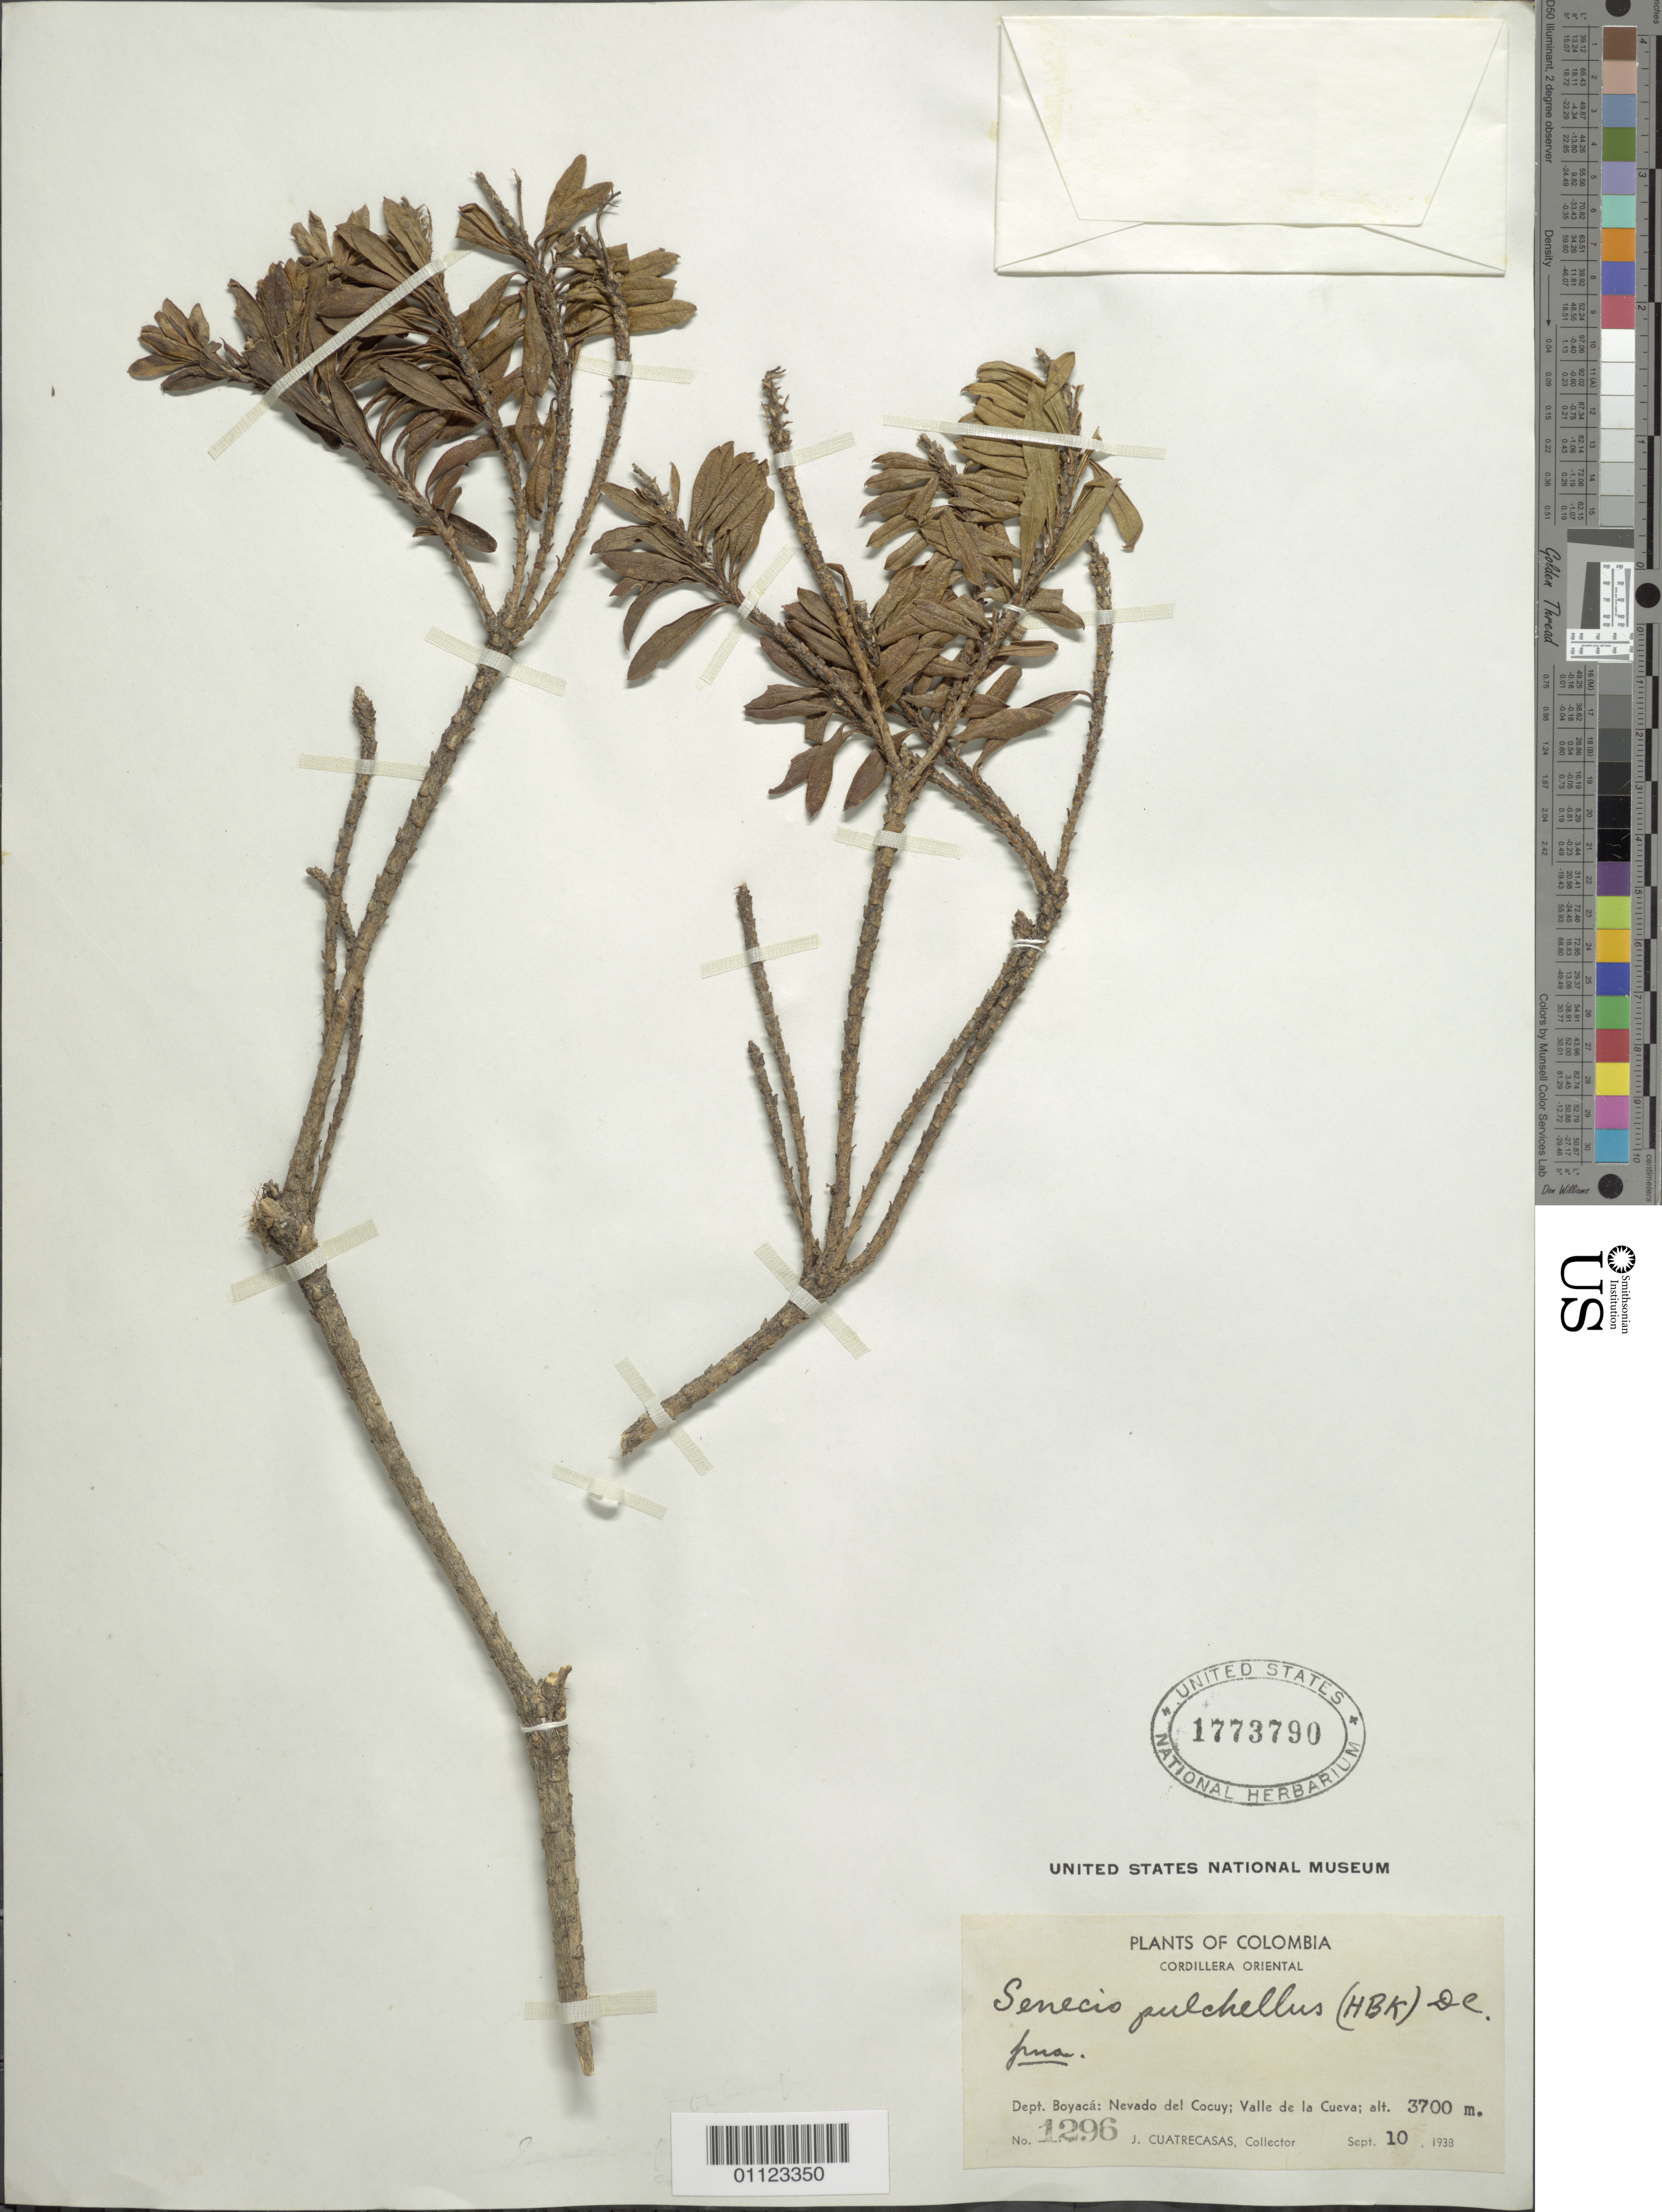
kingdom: Plantae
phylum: Tracheophyta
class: Magnoliopsida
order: Asterales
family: Asteraceae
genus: Pentacalia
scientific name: Pentacalia pulchella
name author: (Kunth) Cuatrec.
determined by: Cuatrecasas, J.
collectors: J. Cuatrecasas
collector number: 1296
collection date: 1938-09-10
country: Colombia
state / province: Boyacá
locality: Nevado del Cocuy; Valle de la Cueva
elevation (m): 3700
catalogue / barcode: US 1773790